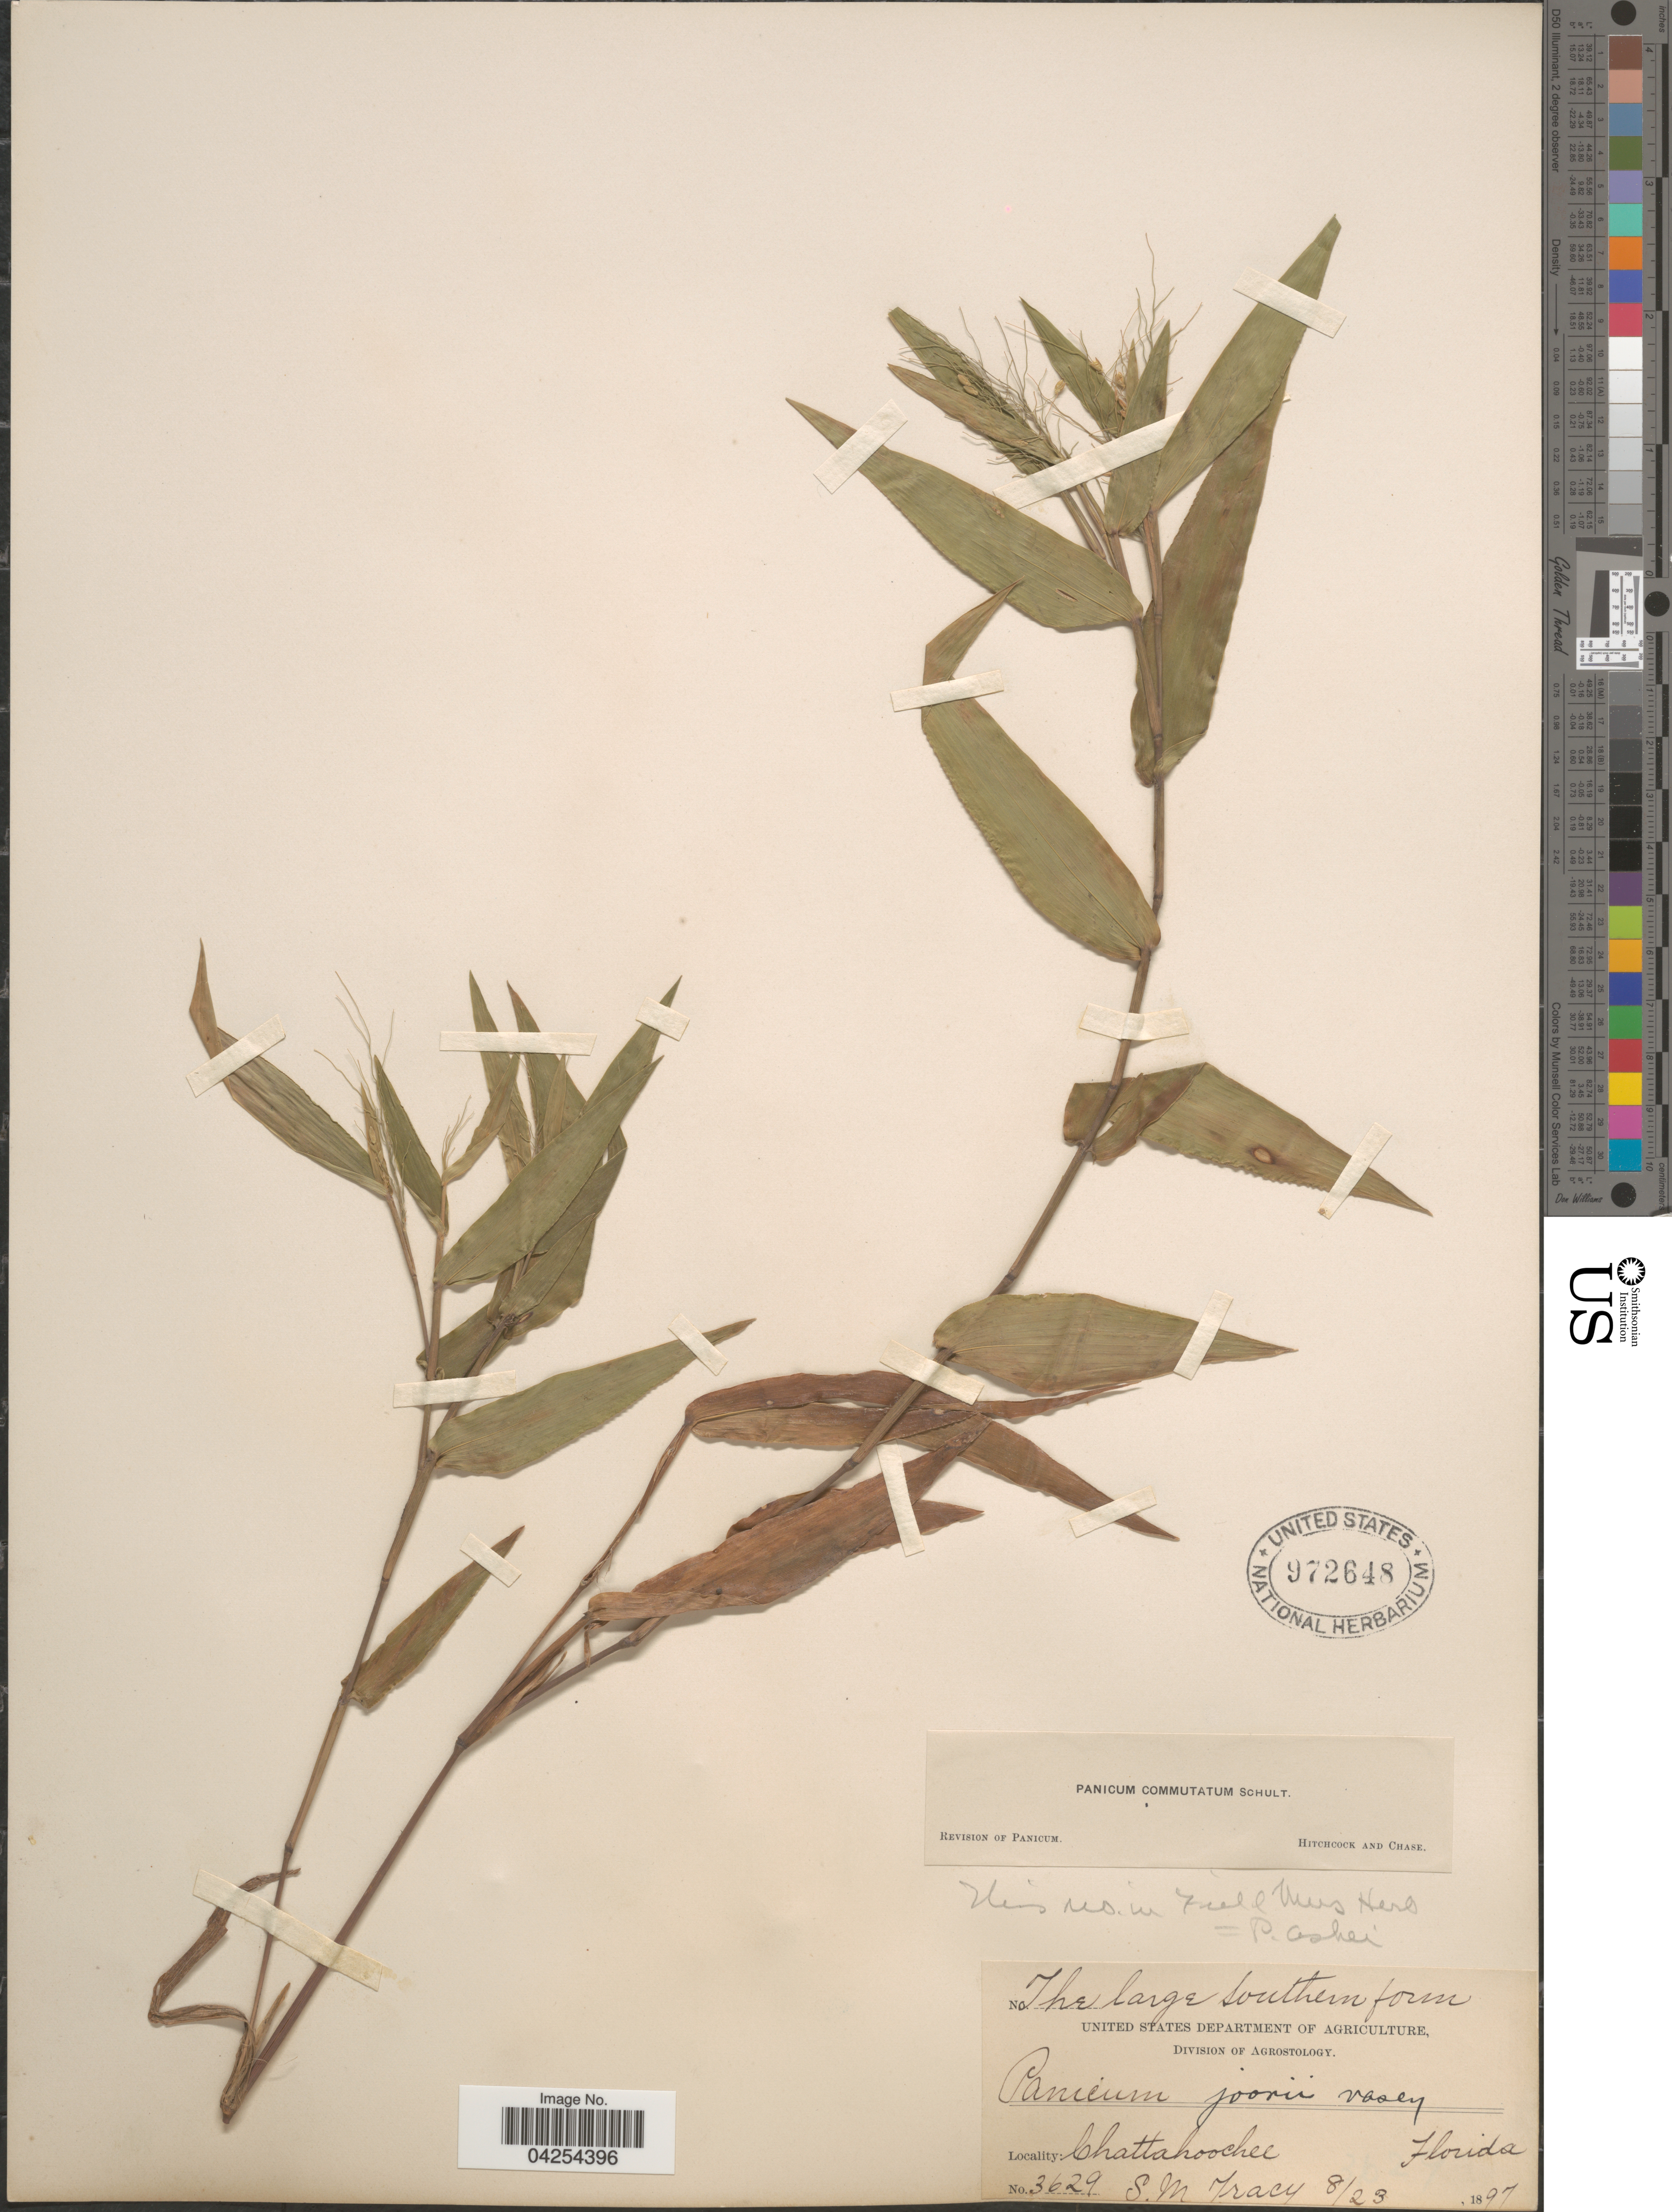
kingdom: Plantae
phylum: Tracheophyta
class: Liliopsida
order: Poales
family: Poaceae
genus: Dichanthelium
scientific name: Dichanthelium commutatum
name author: (Schult.) Gould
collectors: S. M. Tracy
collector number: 3629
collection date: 1897-08-23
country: United States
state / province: Florida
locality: Chattahoochee.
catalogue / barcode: US 972648